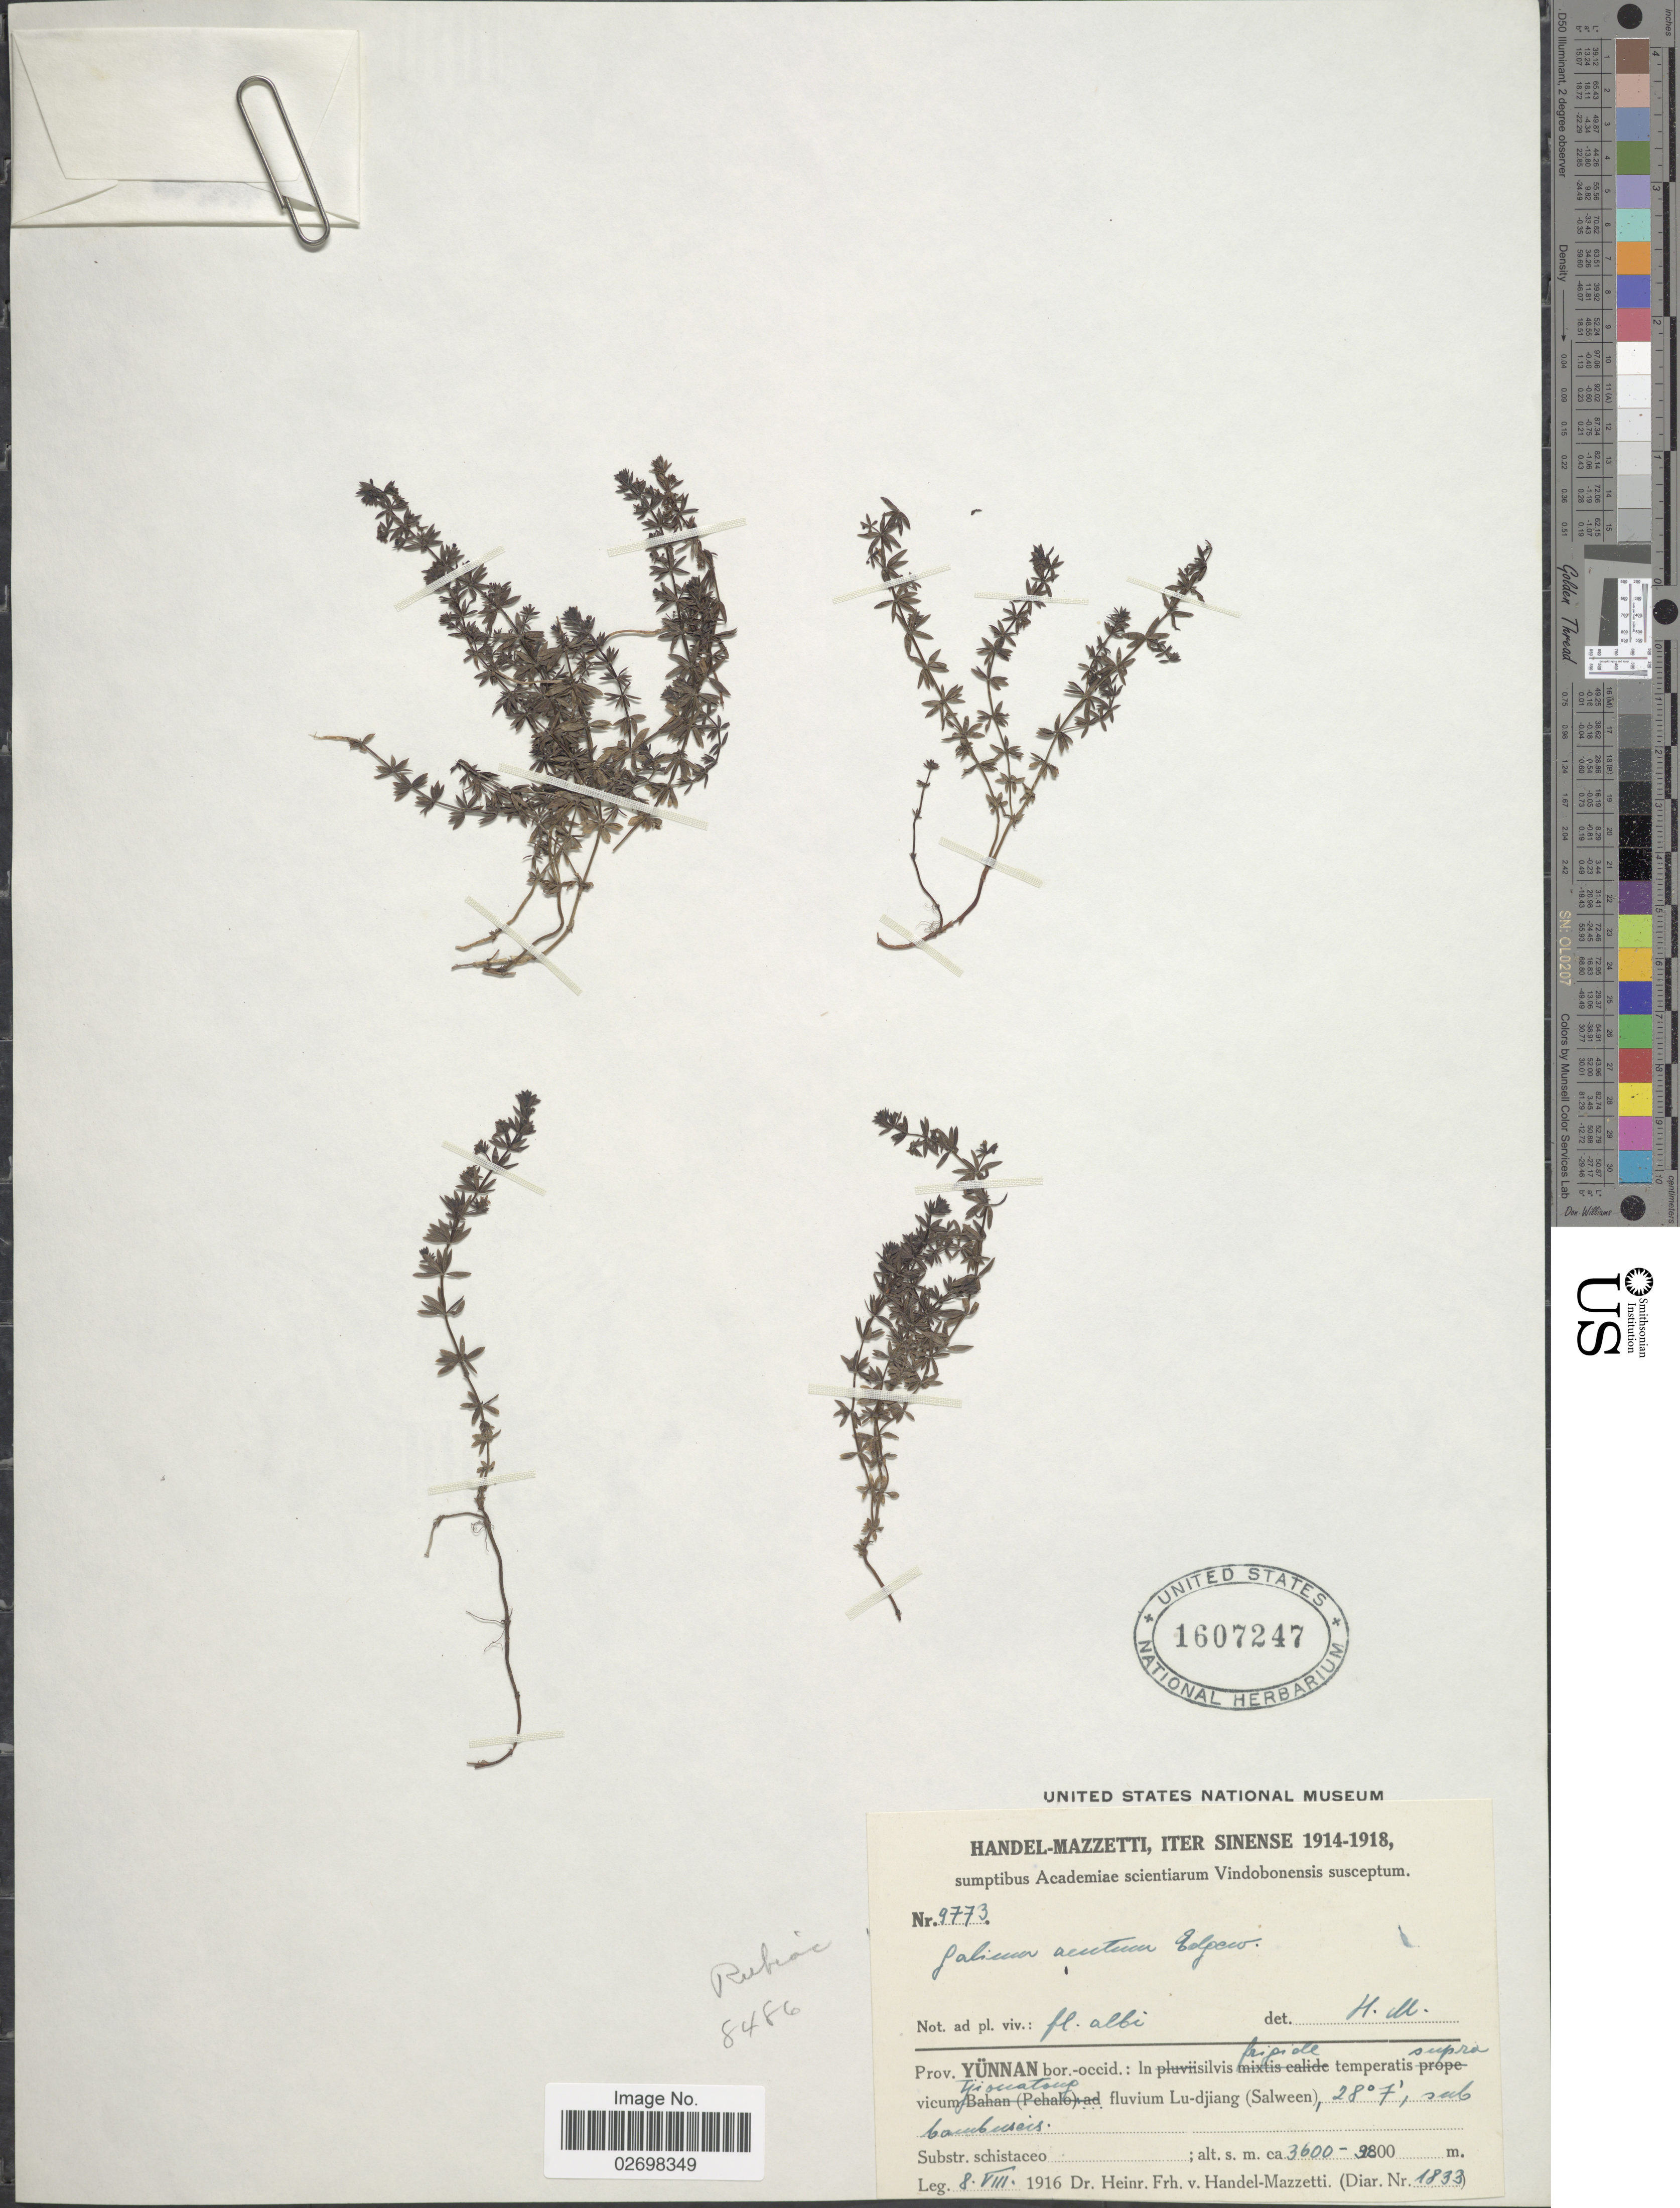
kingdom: Plantae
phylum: Tracheophyta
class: Magnoliopsida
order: Gentianales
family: Rubiaceae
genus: Galium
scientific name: Galium acutum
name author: Edgew.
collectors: H. Handel-Mazzetti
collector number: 9773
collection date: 1916-08-08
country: China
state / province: Yunnan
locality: Bor-occid: In silvis frigide temperatis supra vicum Tjiouatoug fluvium Lu-djiang (Salween), 28° 7, sub bam [illegible text]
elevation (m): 3600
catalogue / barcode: US 1607247